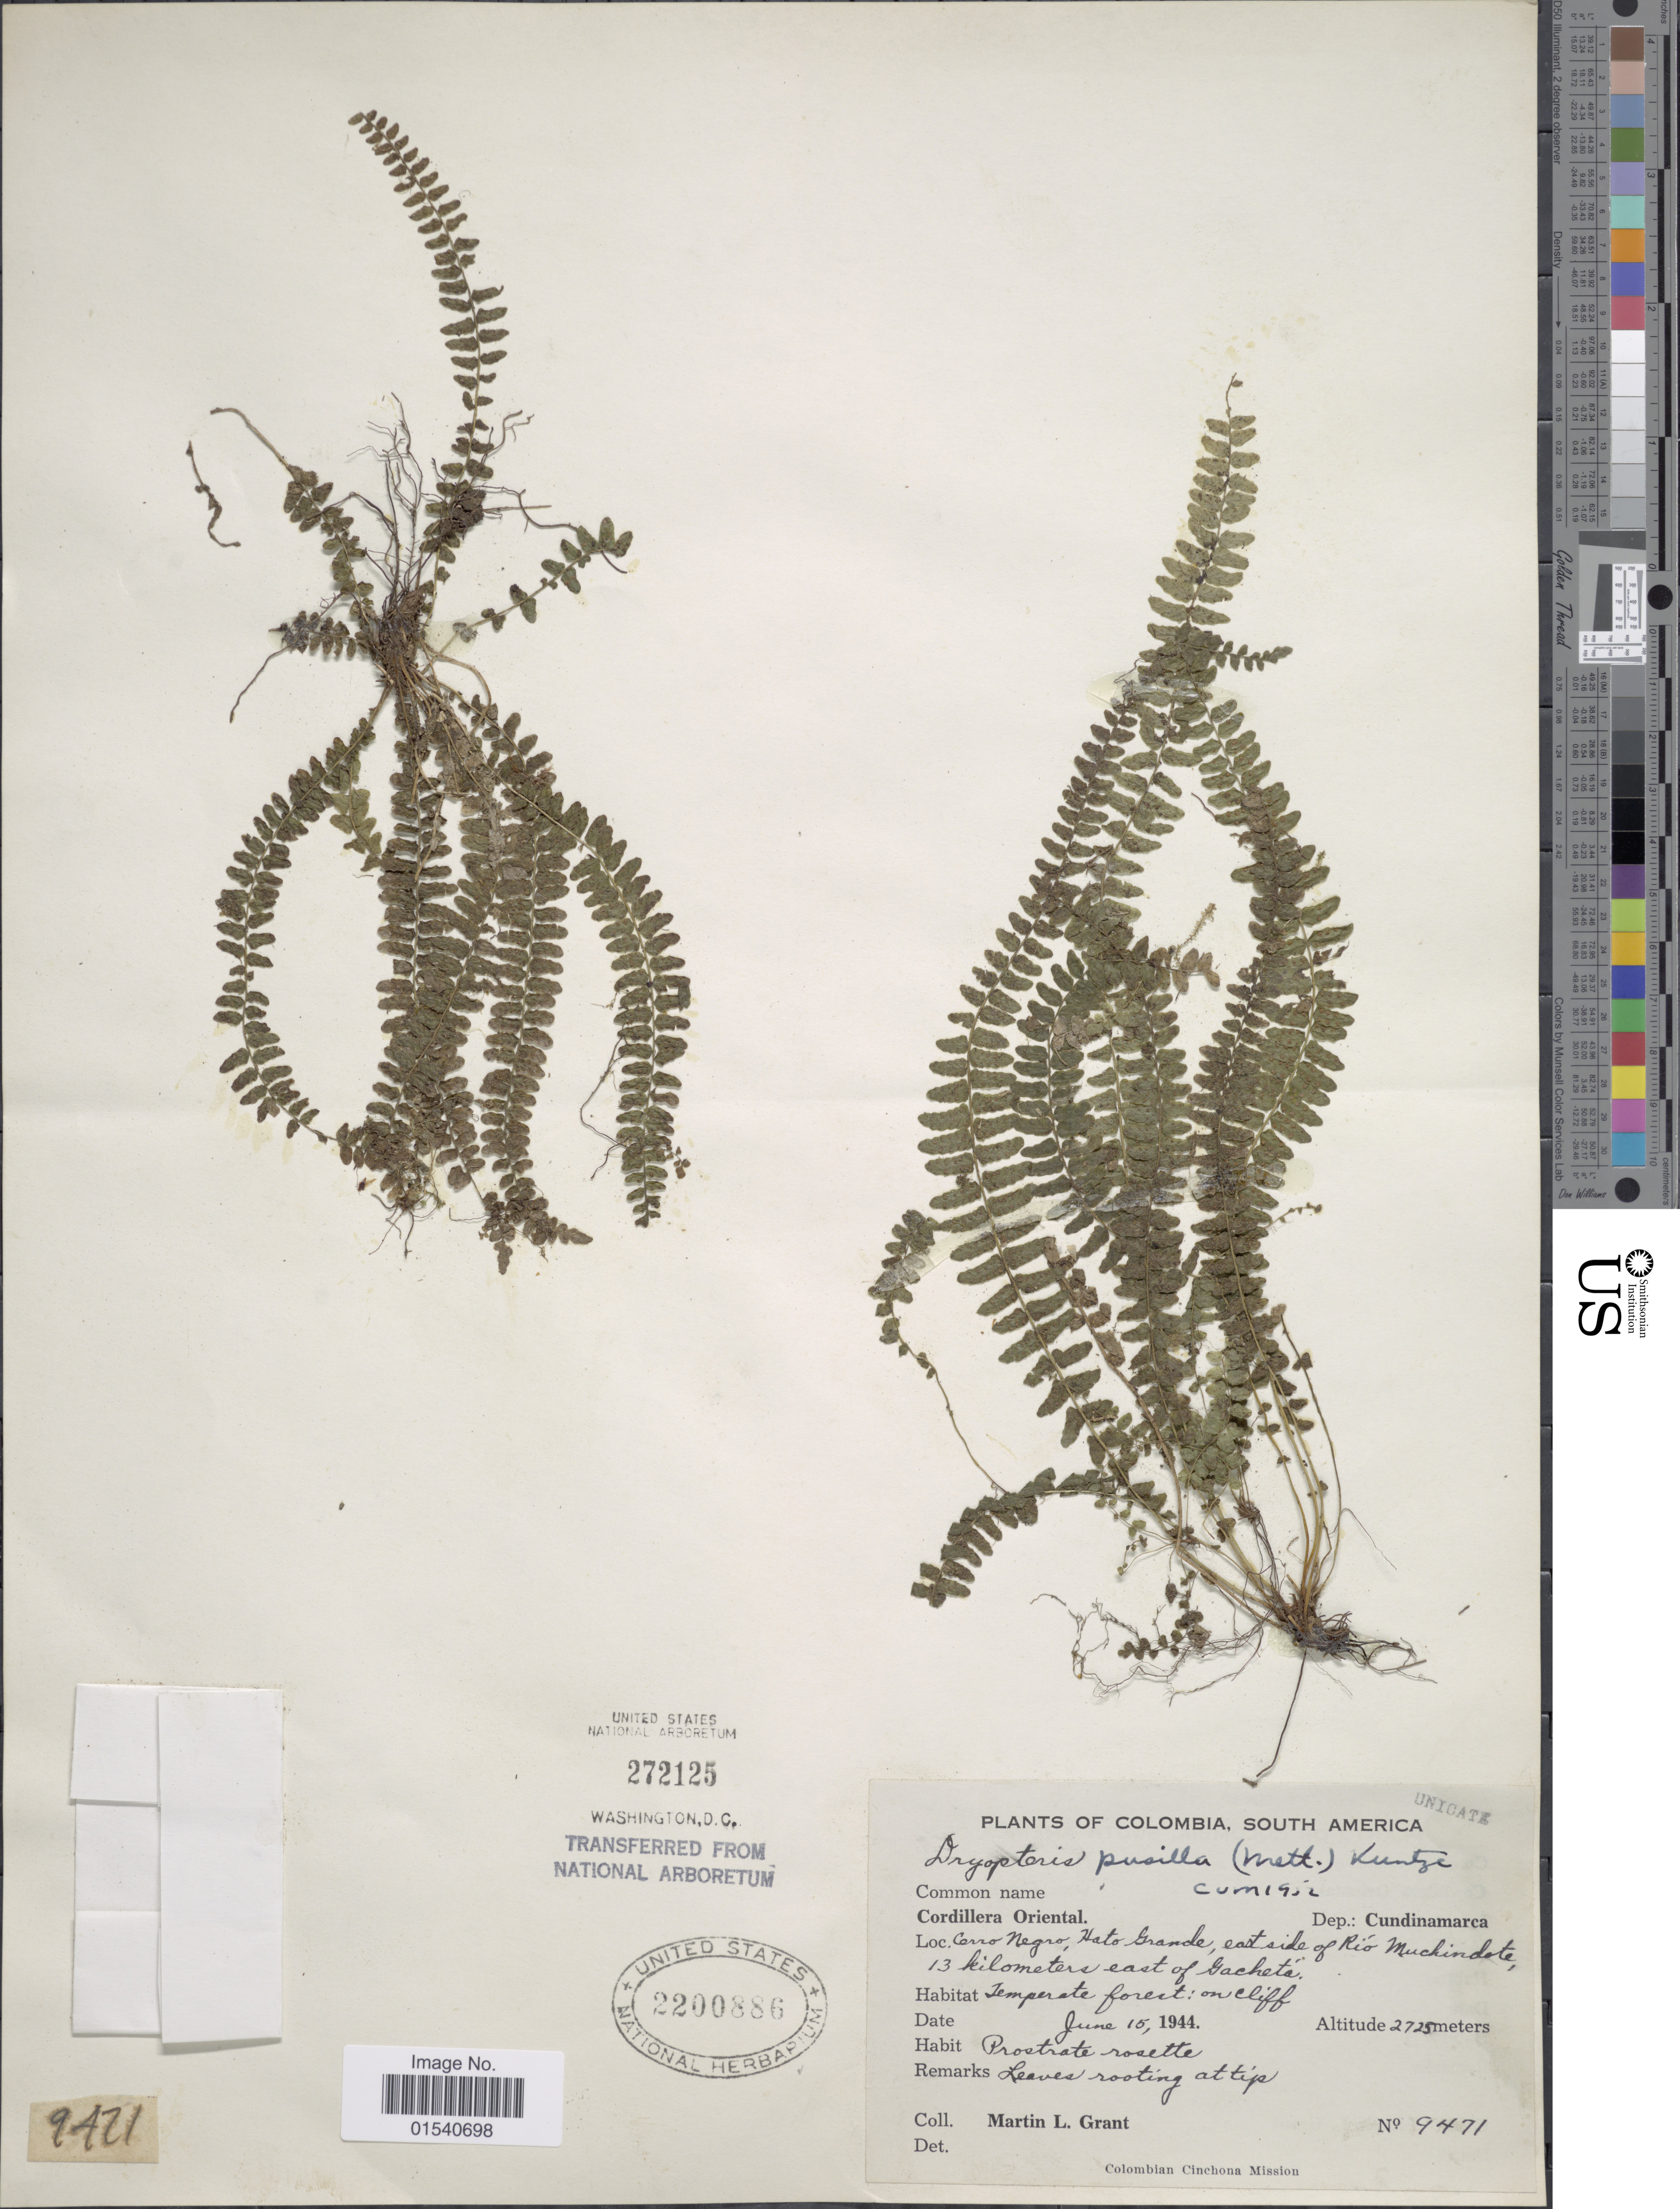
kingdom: Plantae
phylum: Tracheophyta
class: Polypodiopsida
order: Polypodiales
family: Thelypteridaceae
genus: Amauropelta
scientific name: Amauropelta pusilla (Mett.) comb. nov., ined 2015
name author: (Mett.)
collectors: M. L. Grant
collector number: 9471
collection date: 1944-06-15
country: Colombia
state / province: Cundinamarca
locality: Cordillera Oriental, Dep: Cundinamarca, Cerro Negro, Hato Grande, east side of Río Muchindota, 13 kilometers east of Gachetá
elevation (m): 2725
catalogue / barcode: US 2200886